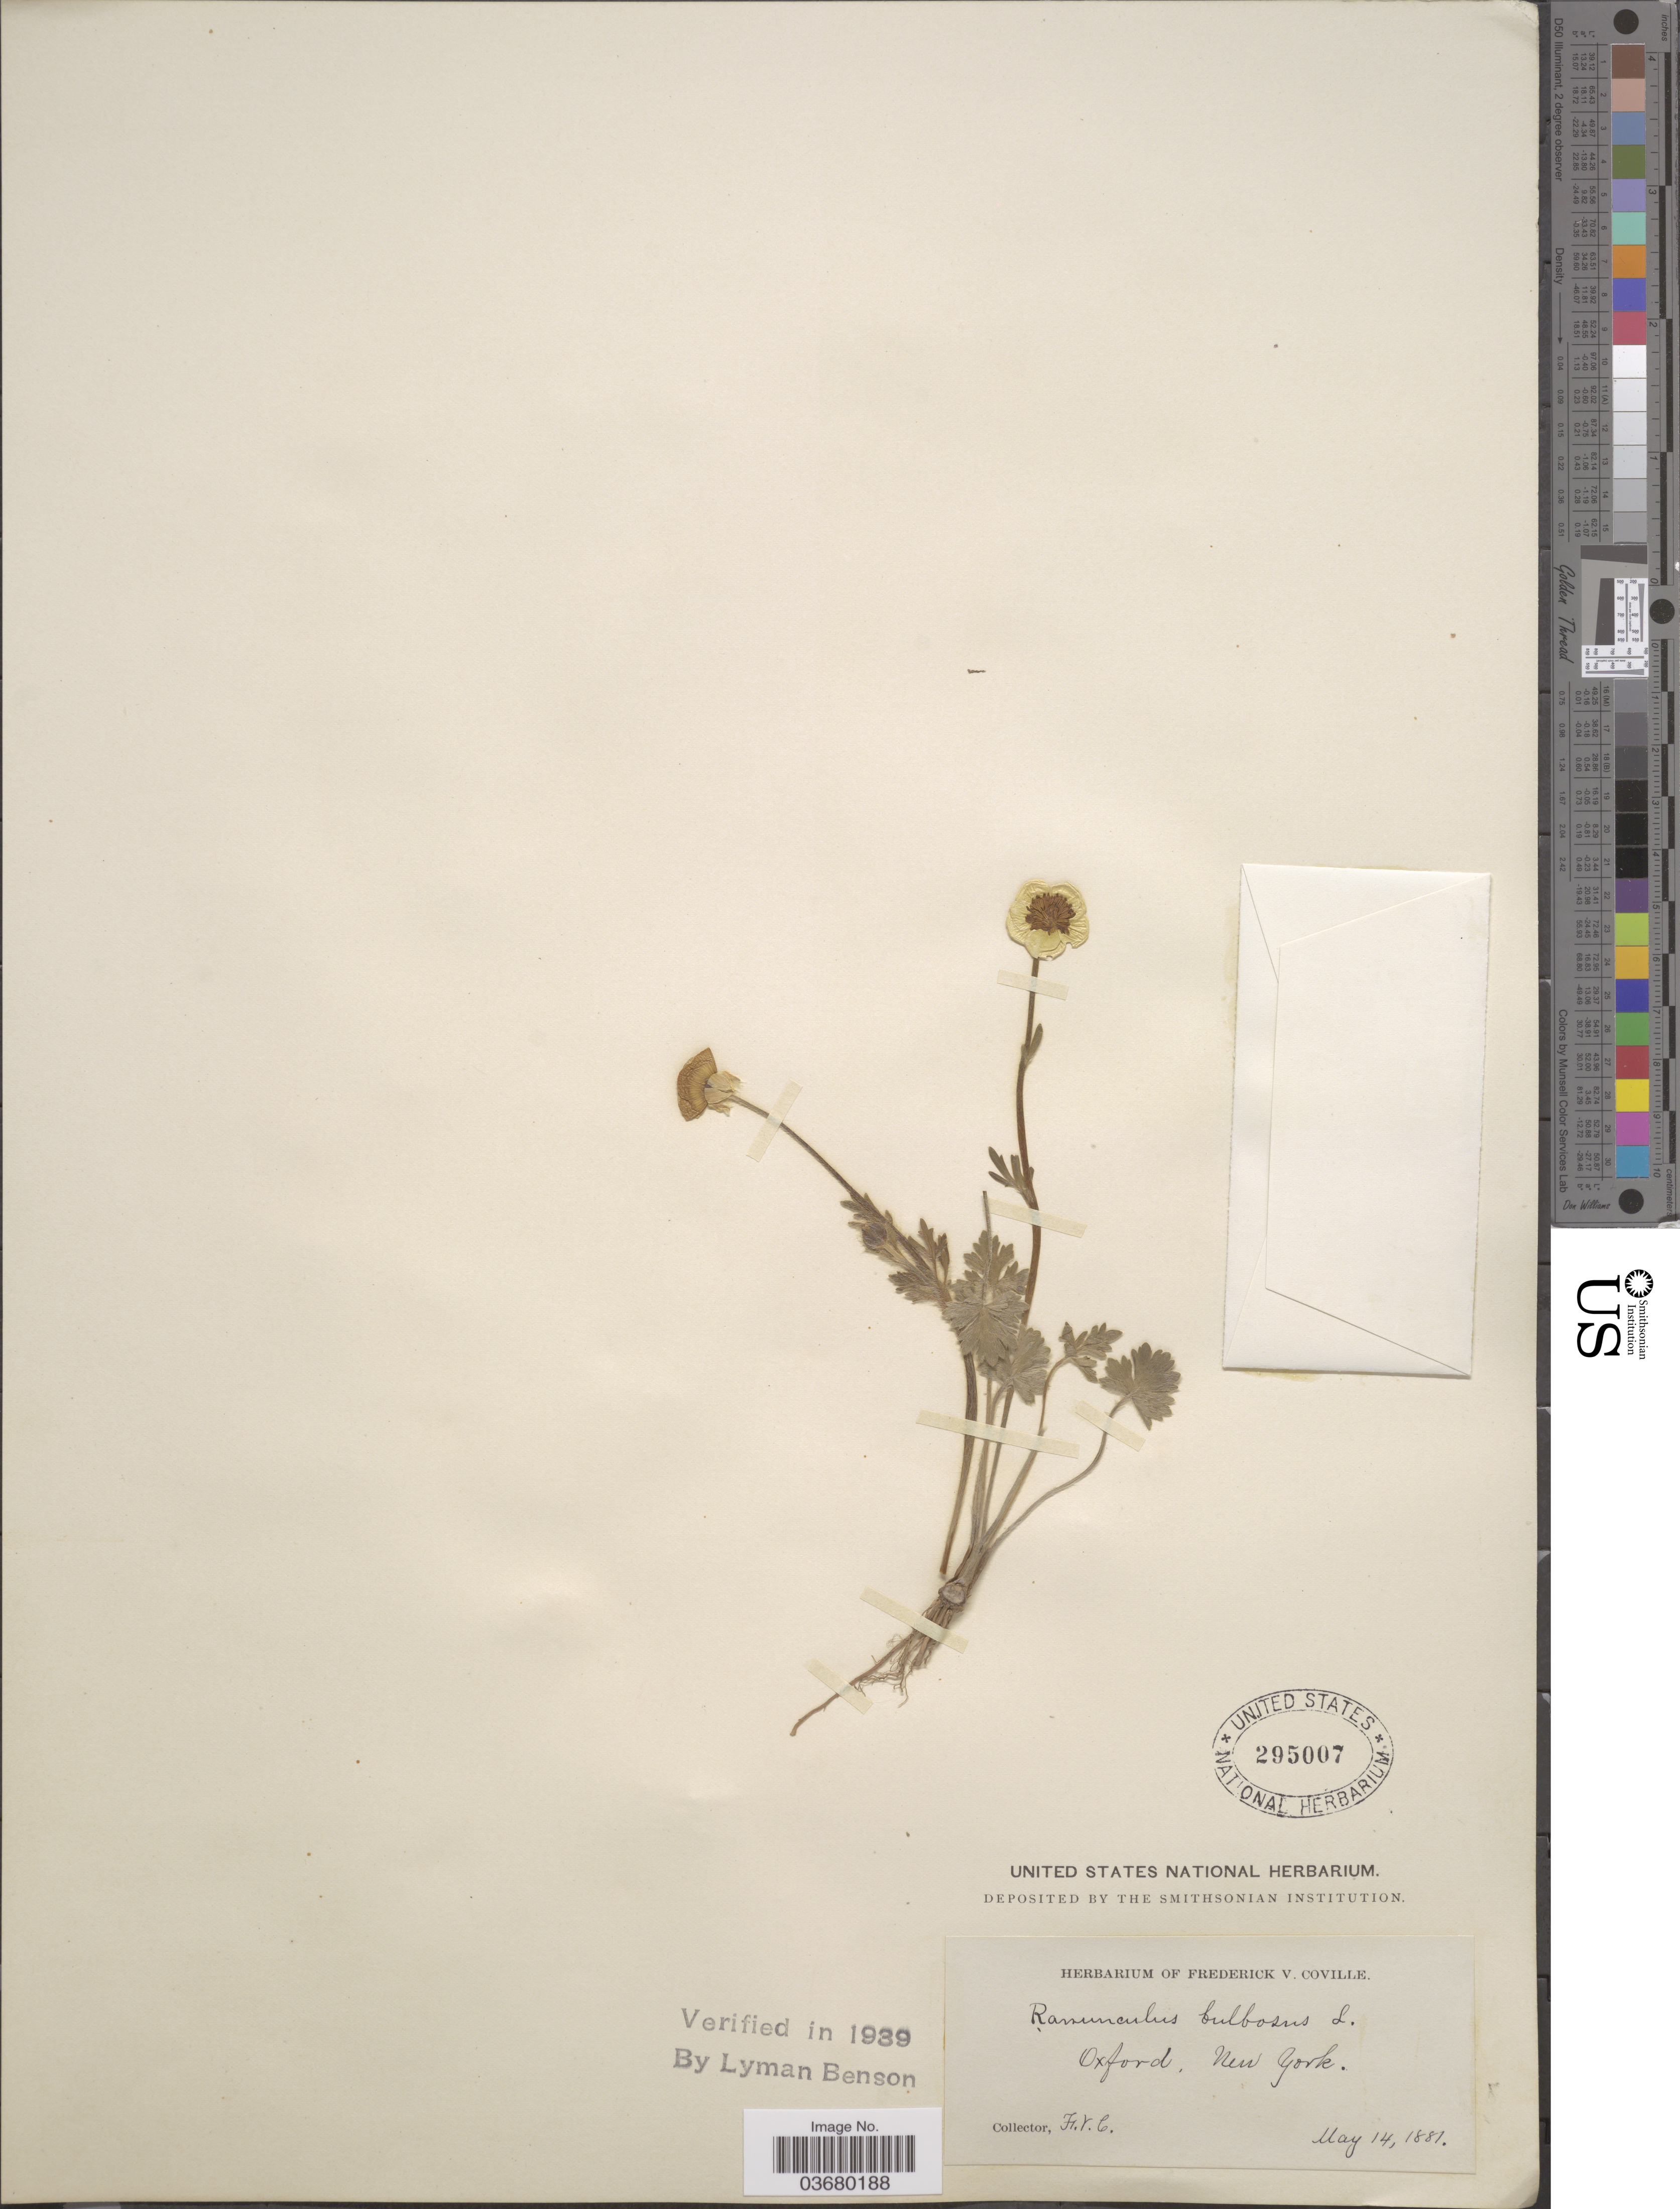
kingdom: Plantae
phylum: Tracheophyta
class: Magnoliopsida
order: Ranunculales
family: Ranunculaceae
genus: Ranunculus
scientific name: Ranunculus bulbosus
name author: L.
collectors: F. V. Coville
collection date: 1881-05-14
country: United States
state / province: New York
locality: Oxford.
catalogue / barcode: US 295007